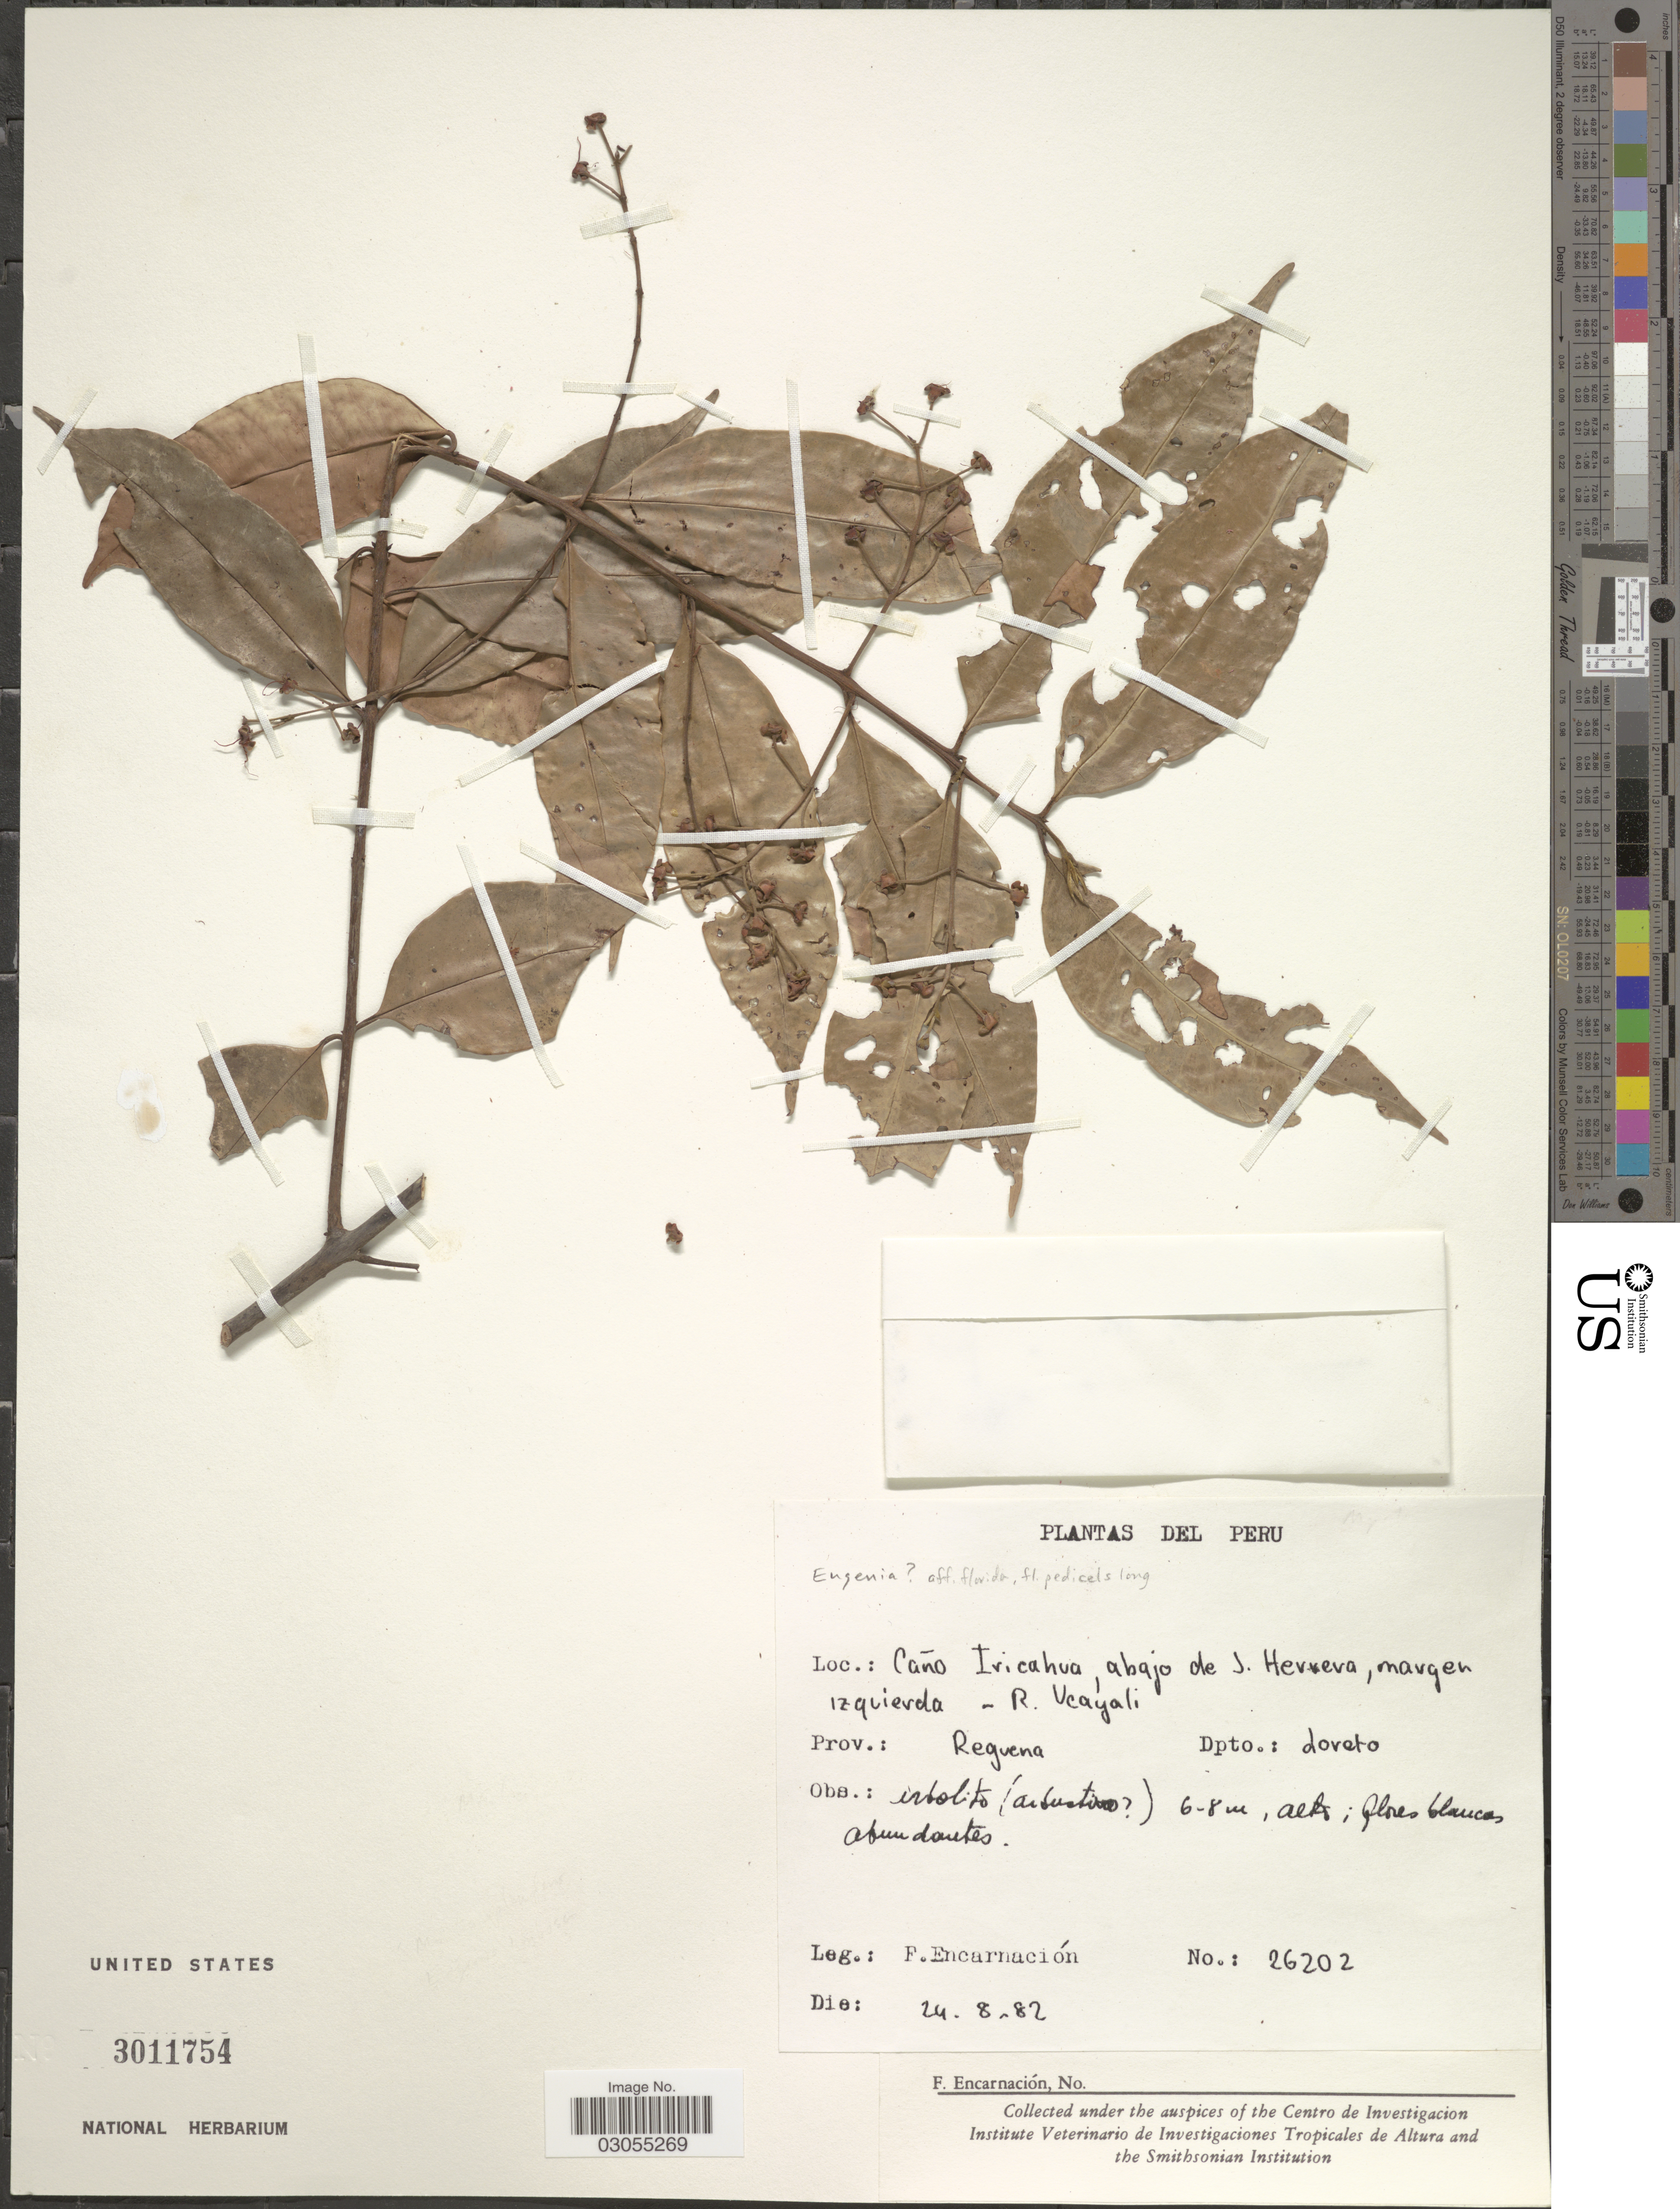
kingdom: Plantae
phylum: Tracheophyta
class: Magnoliopsida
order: Myrtales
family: Myrtaceae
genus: Eugenia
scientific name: Eugenia sp.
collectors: F. Encarnación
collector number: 26202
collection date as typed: Transcribed d/m/y: 24/8/82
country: Peru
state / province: Loreto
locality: Caño Iricahua, abjo de S. Herrera, margen Izquierda- R. Vcayali. Prov.: Reguena Dpto.: Loreto.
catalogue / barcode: US 3011754